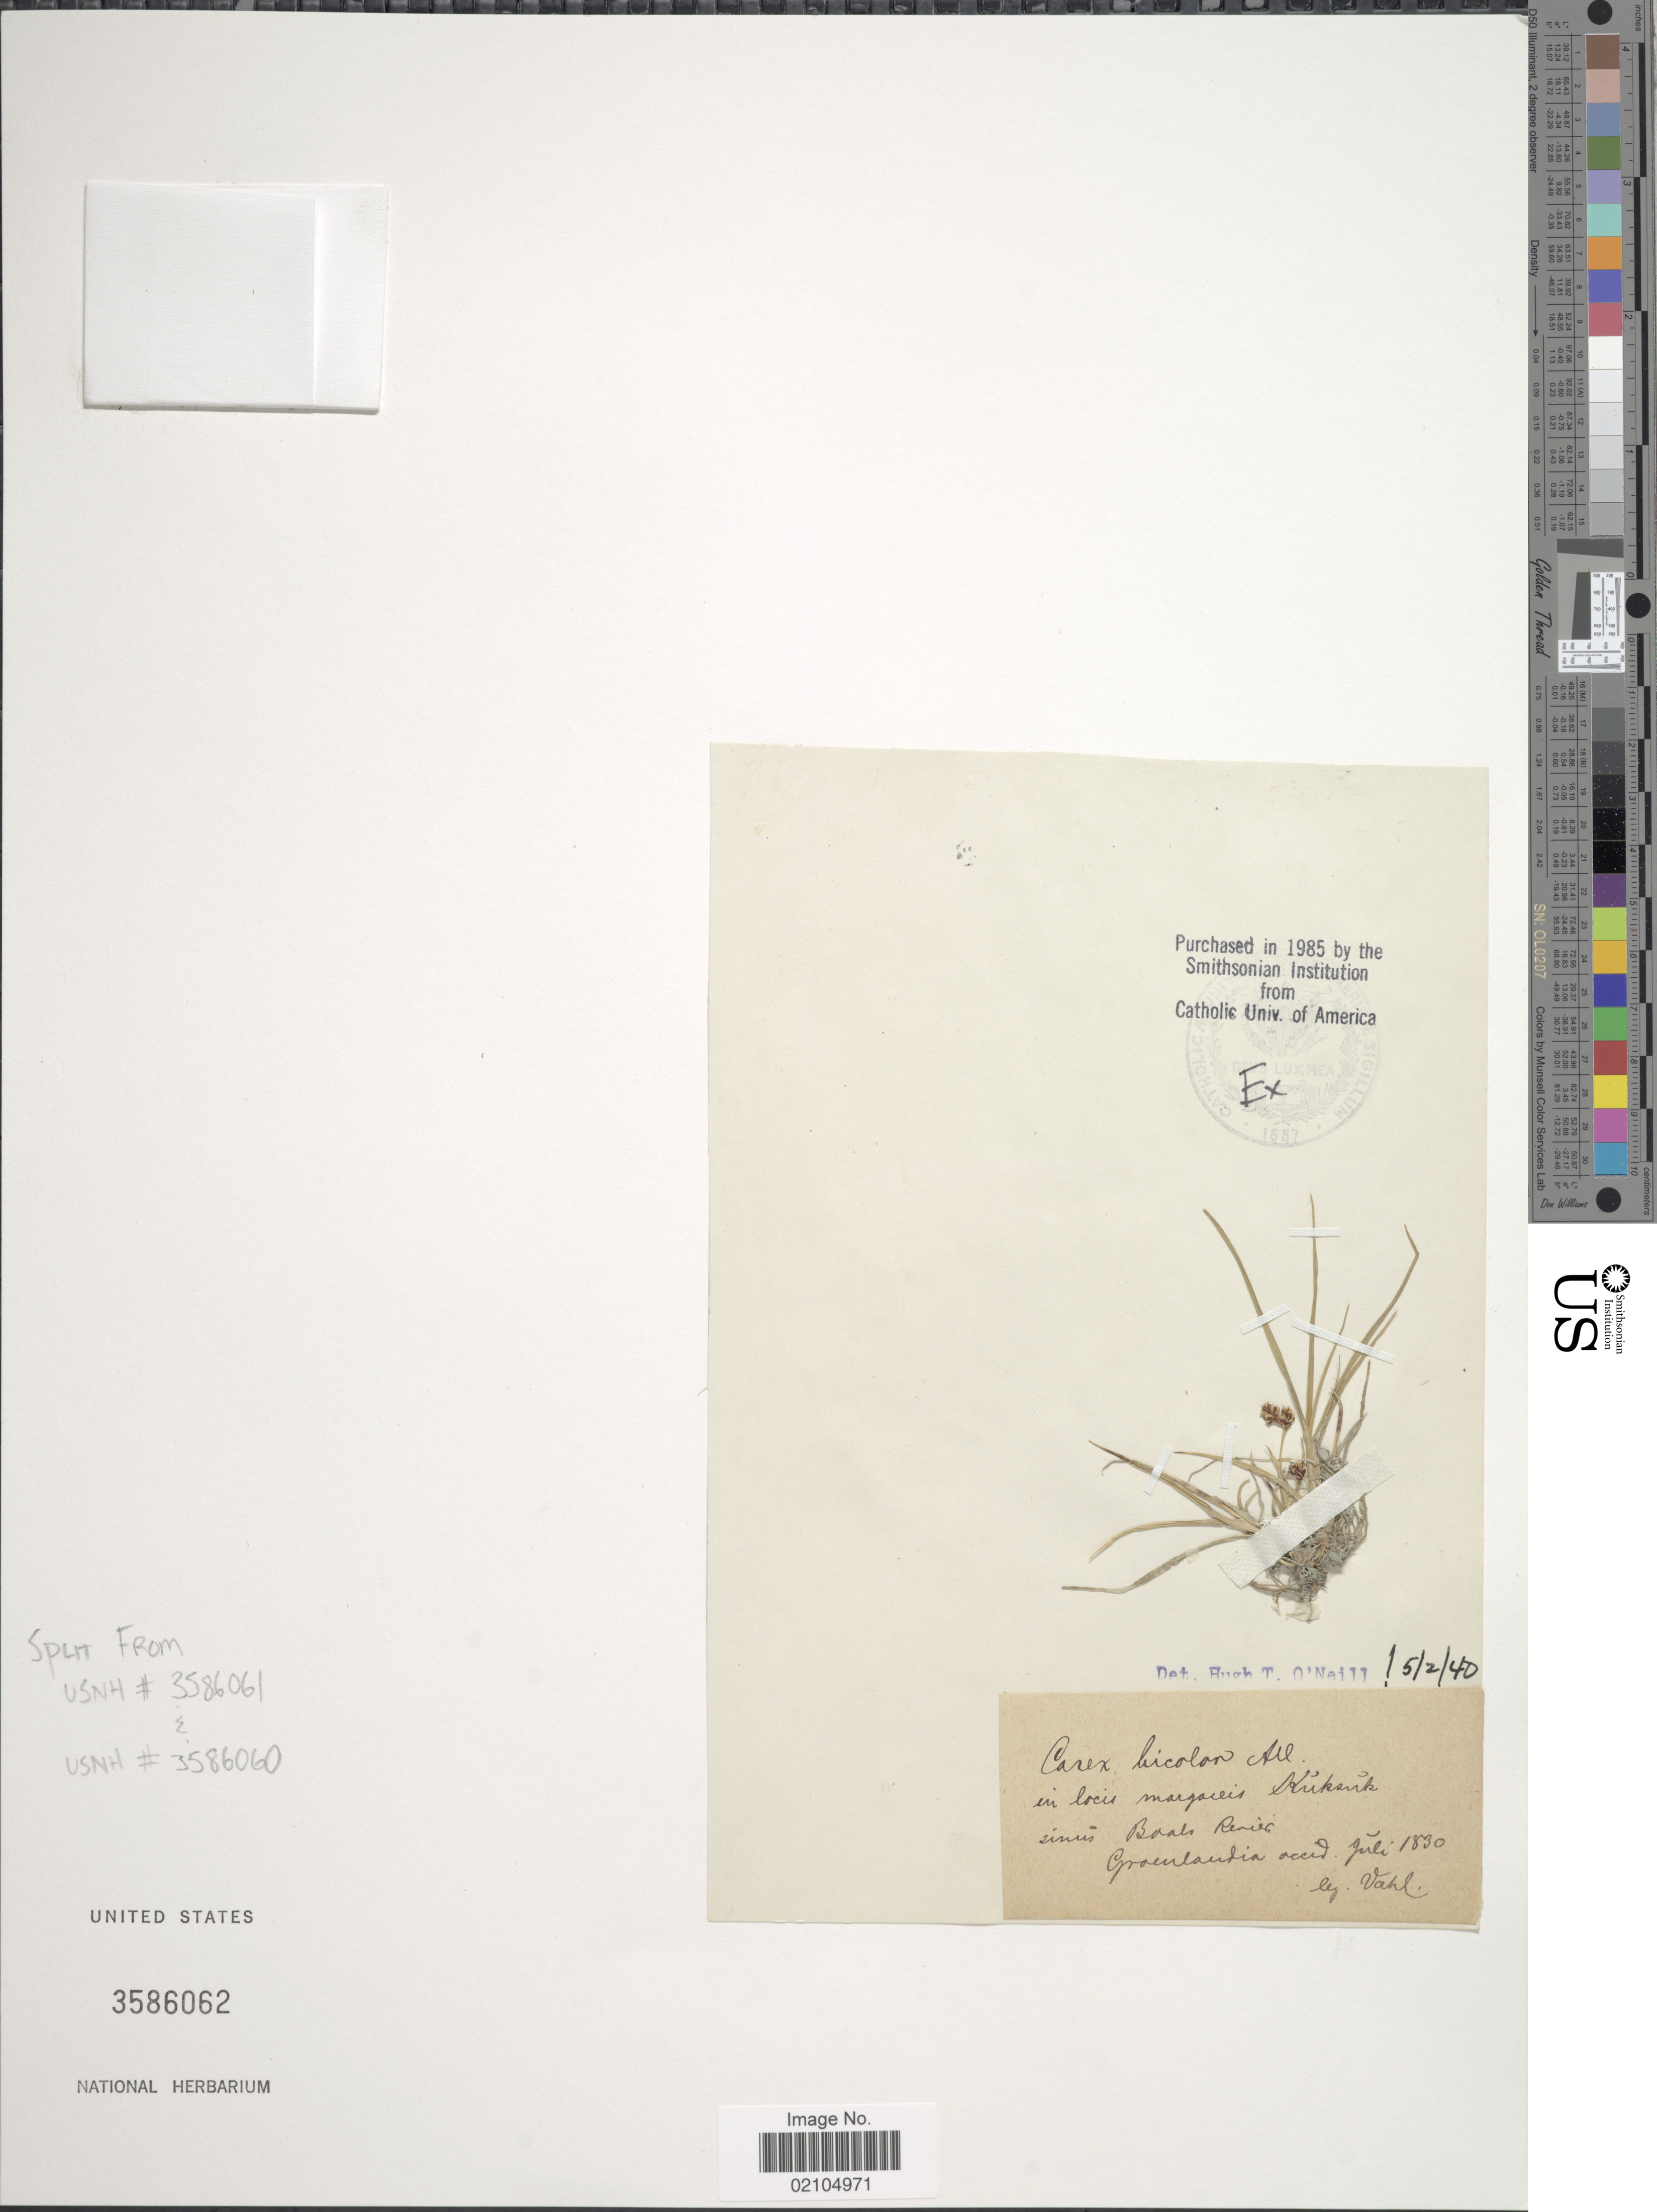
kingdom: Plantae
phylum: Tracheophyta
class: Liliopsida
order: Poales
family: Cyperaceae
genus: Carex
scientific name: Carex bicolor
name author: Bellardi ex All.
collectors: -- Vahl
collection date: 1830-07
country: Greenland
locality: In locis margareis Kuksuk sinus Boals Revier. Groenlandia occid.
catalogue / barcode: US 3586062